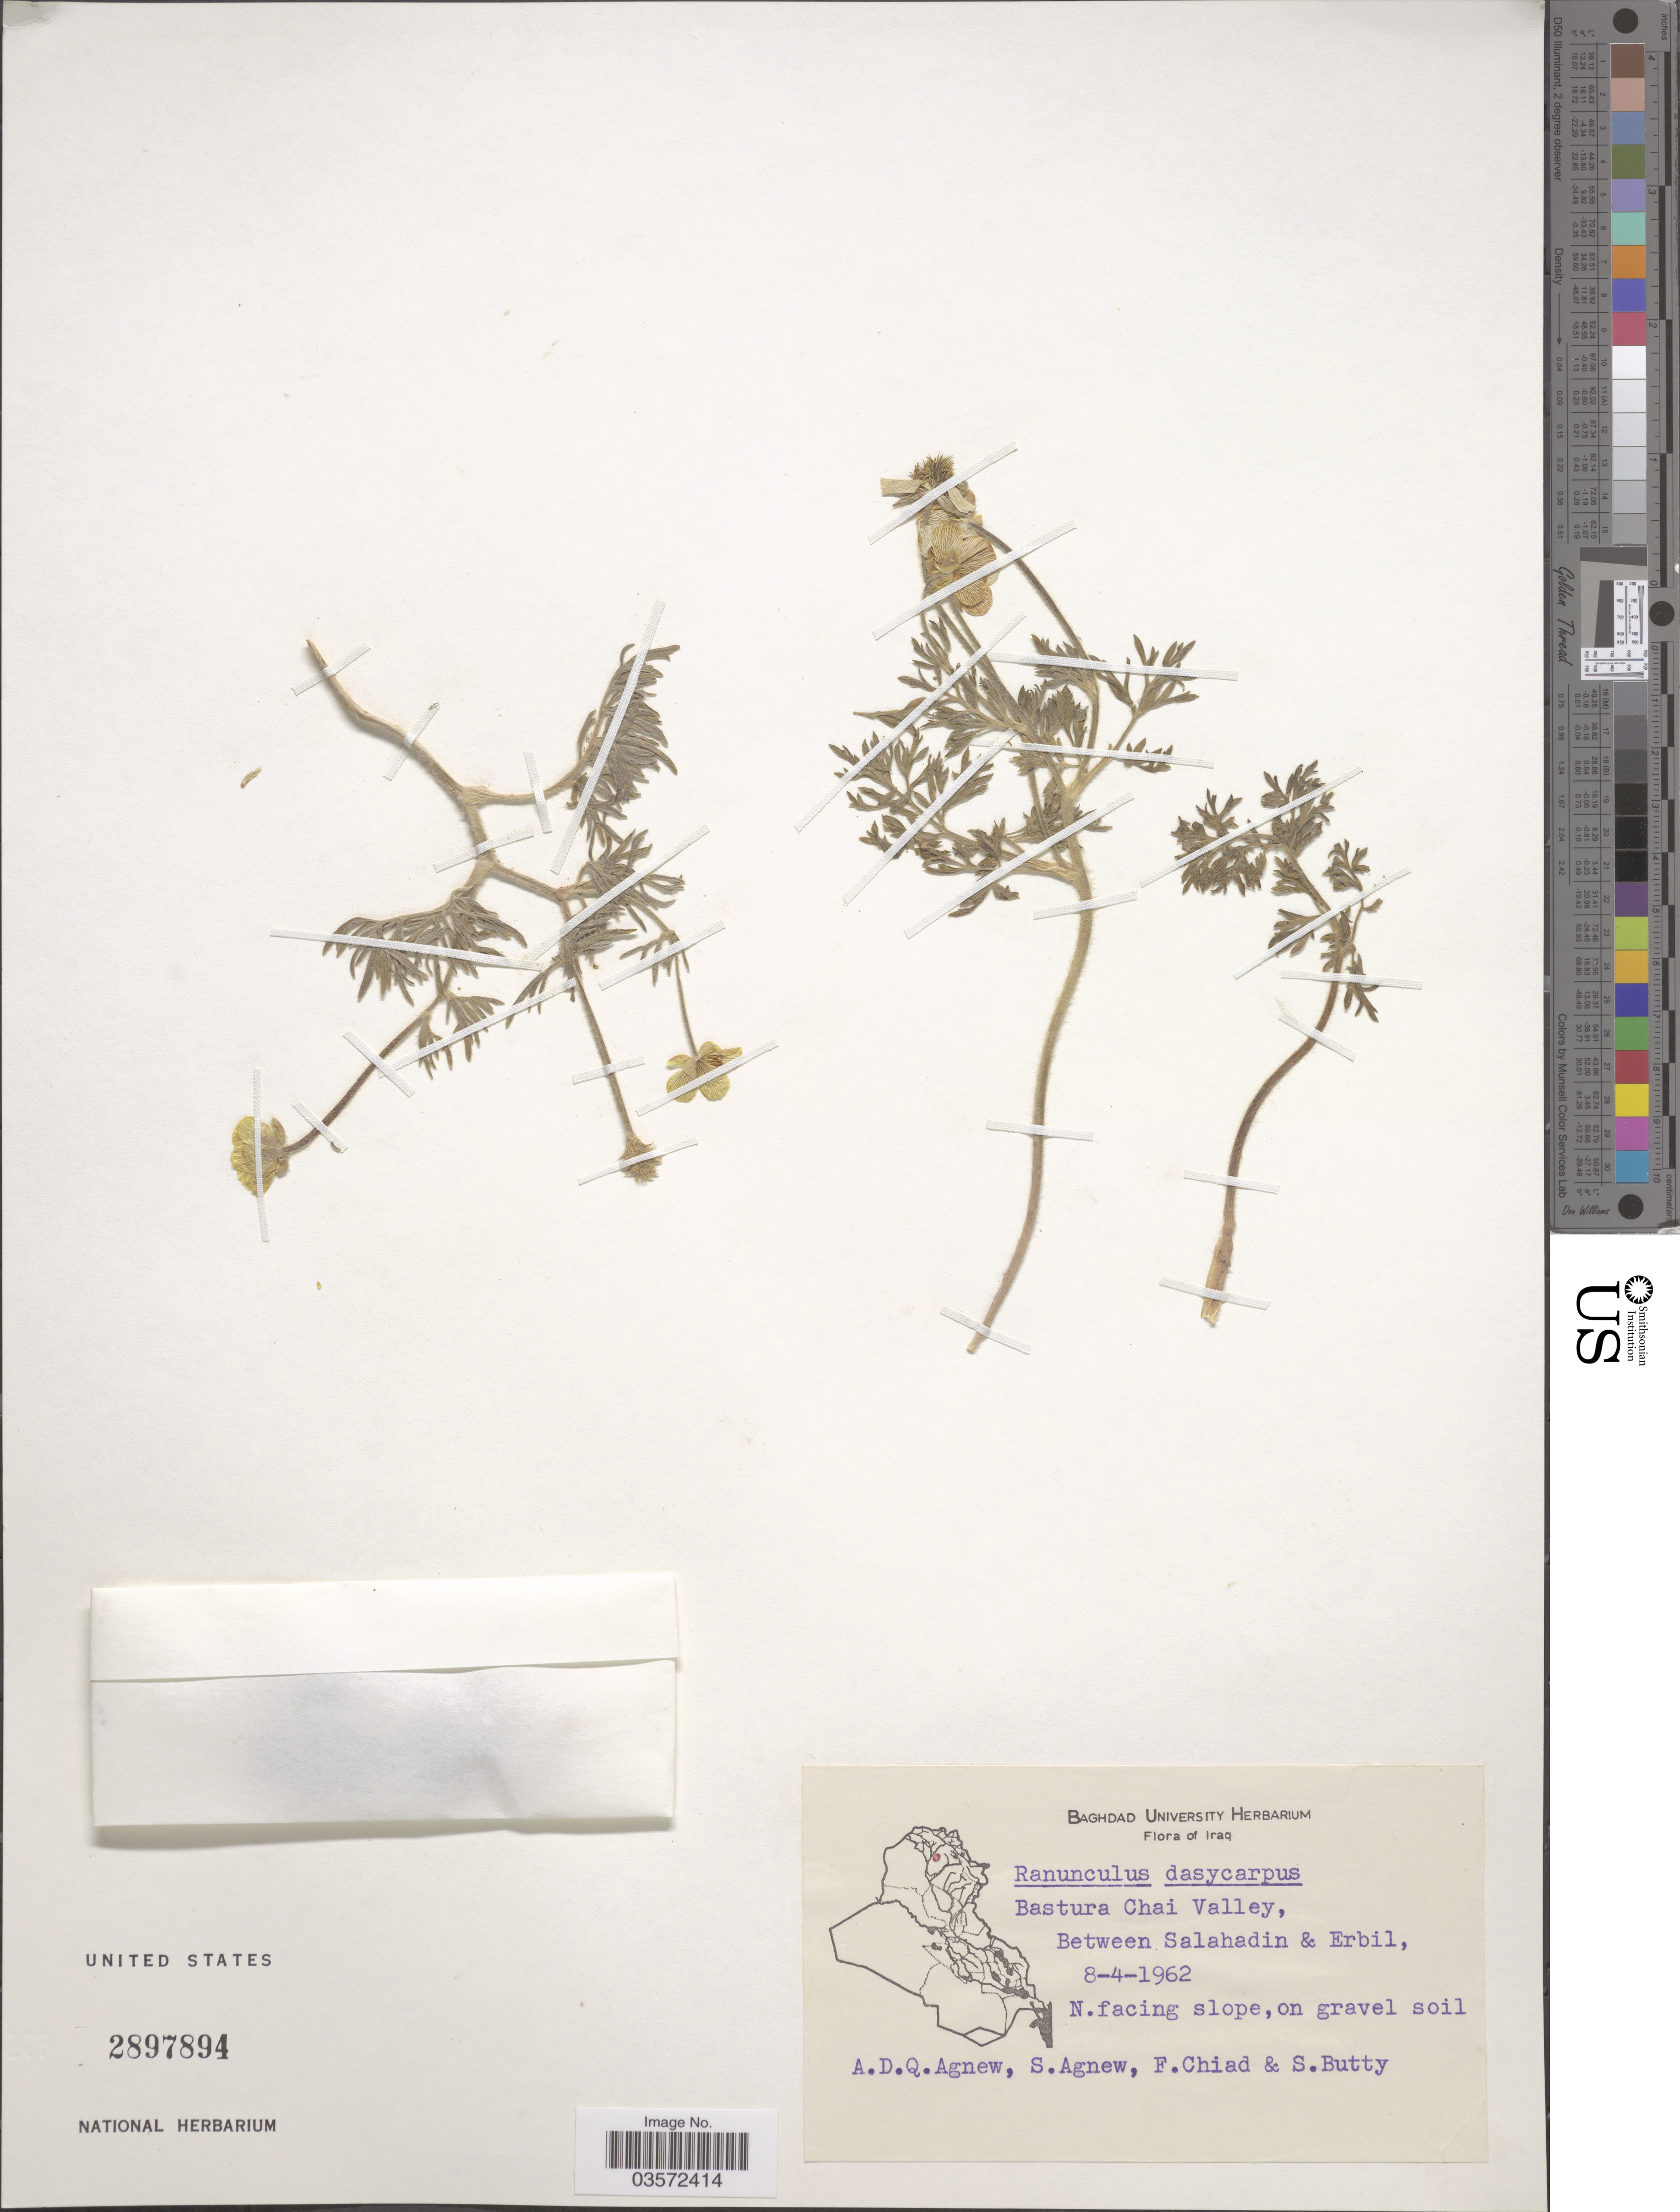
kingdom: Plantae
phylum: Tracheophyta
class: Magnoliopsida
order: Ranunculales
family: Ranunculaceae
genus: Ranunculus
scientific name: Ranunculus dasycarpus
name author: Boiss.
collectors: A. D. Agnew, S. Agnew, F. Chiad & S. Butty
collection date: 1962-04-08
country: Iraq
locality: Bastura Chai Valley, Between Salahadin & Erbil. N. facing slope.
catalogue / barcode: US 2897894